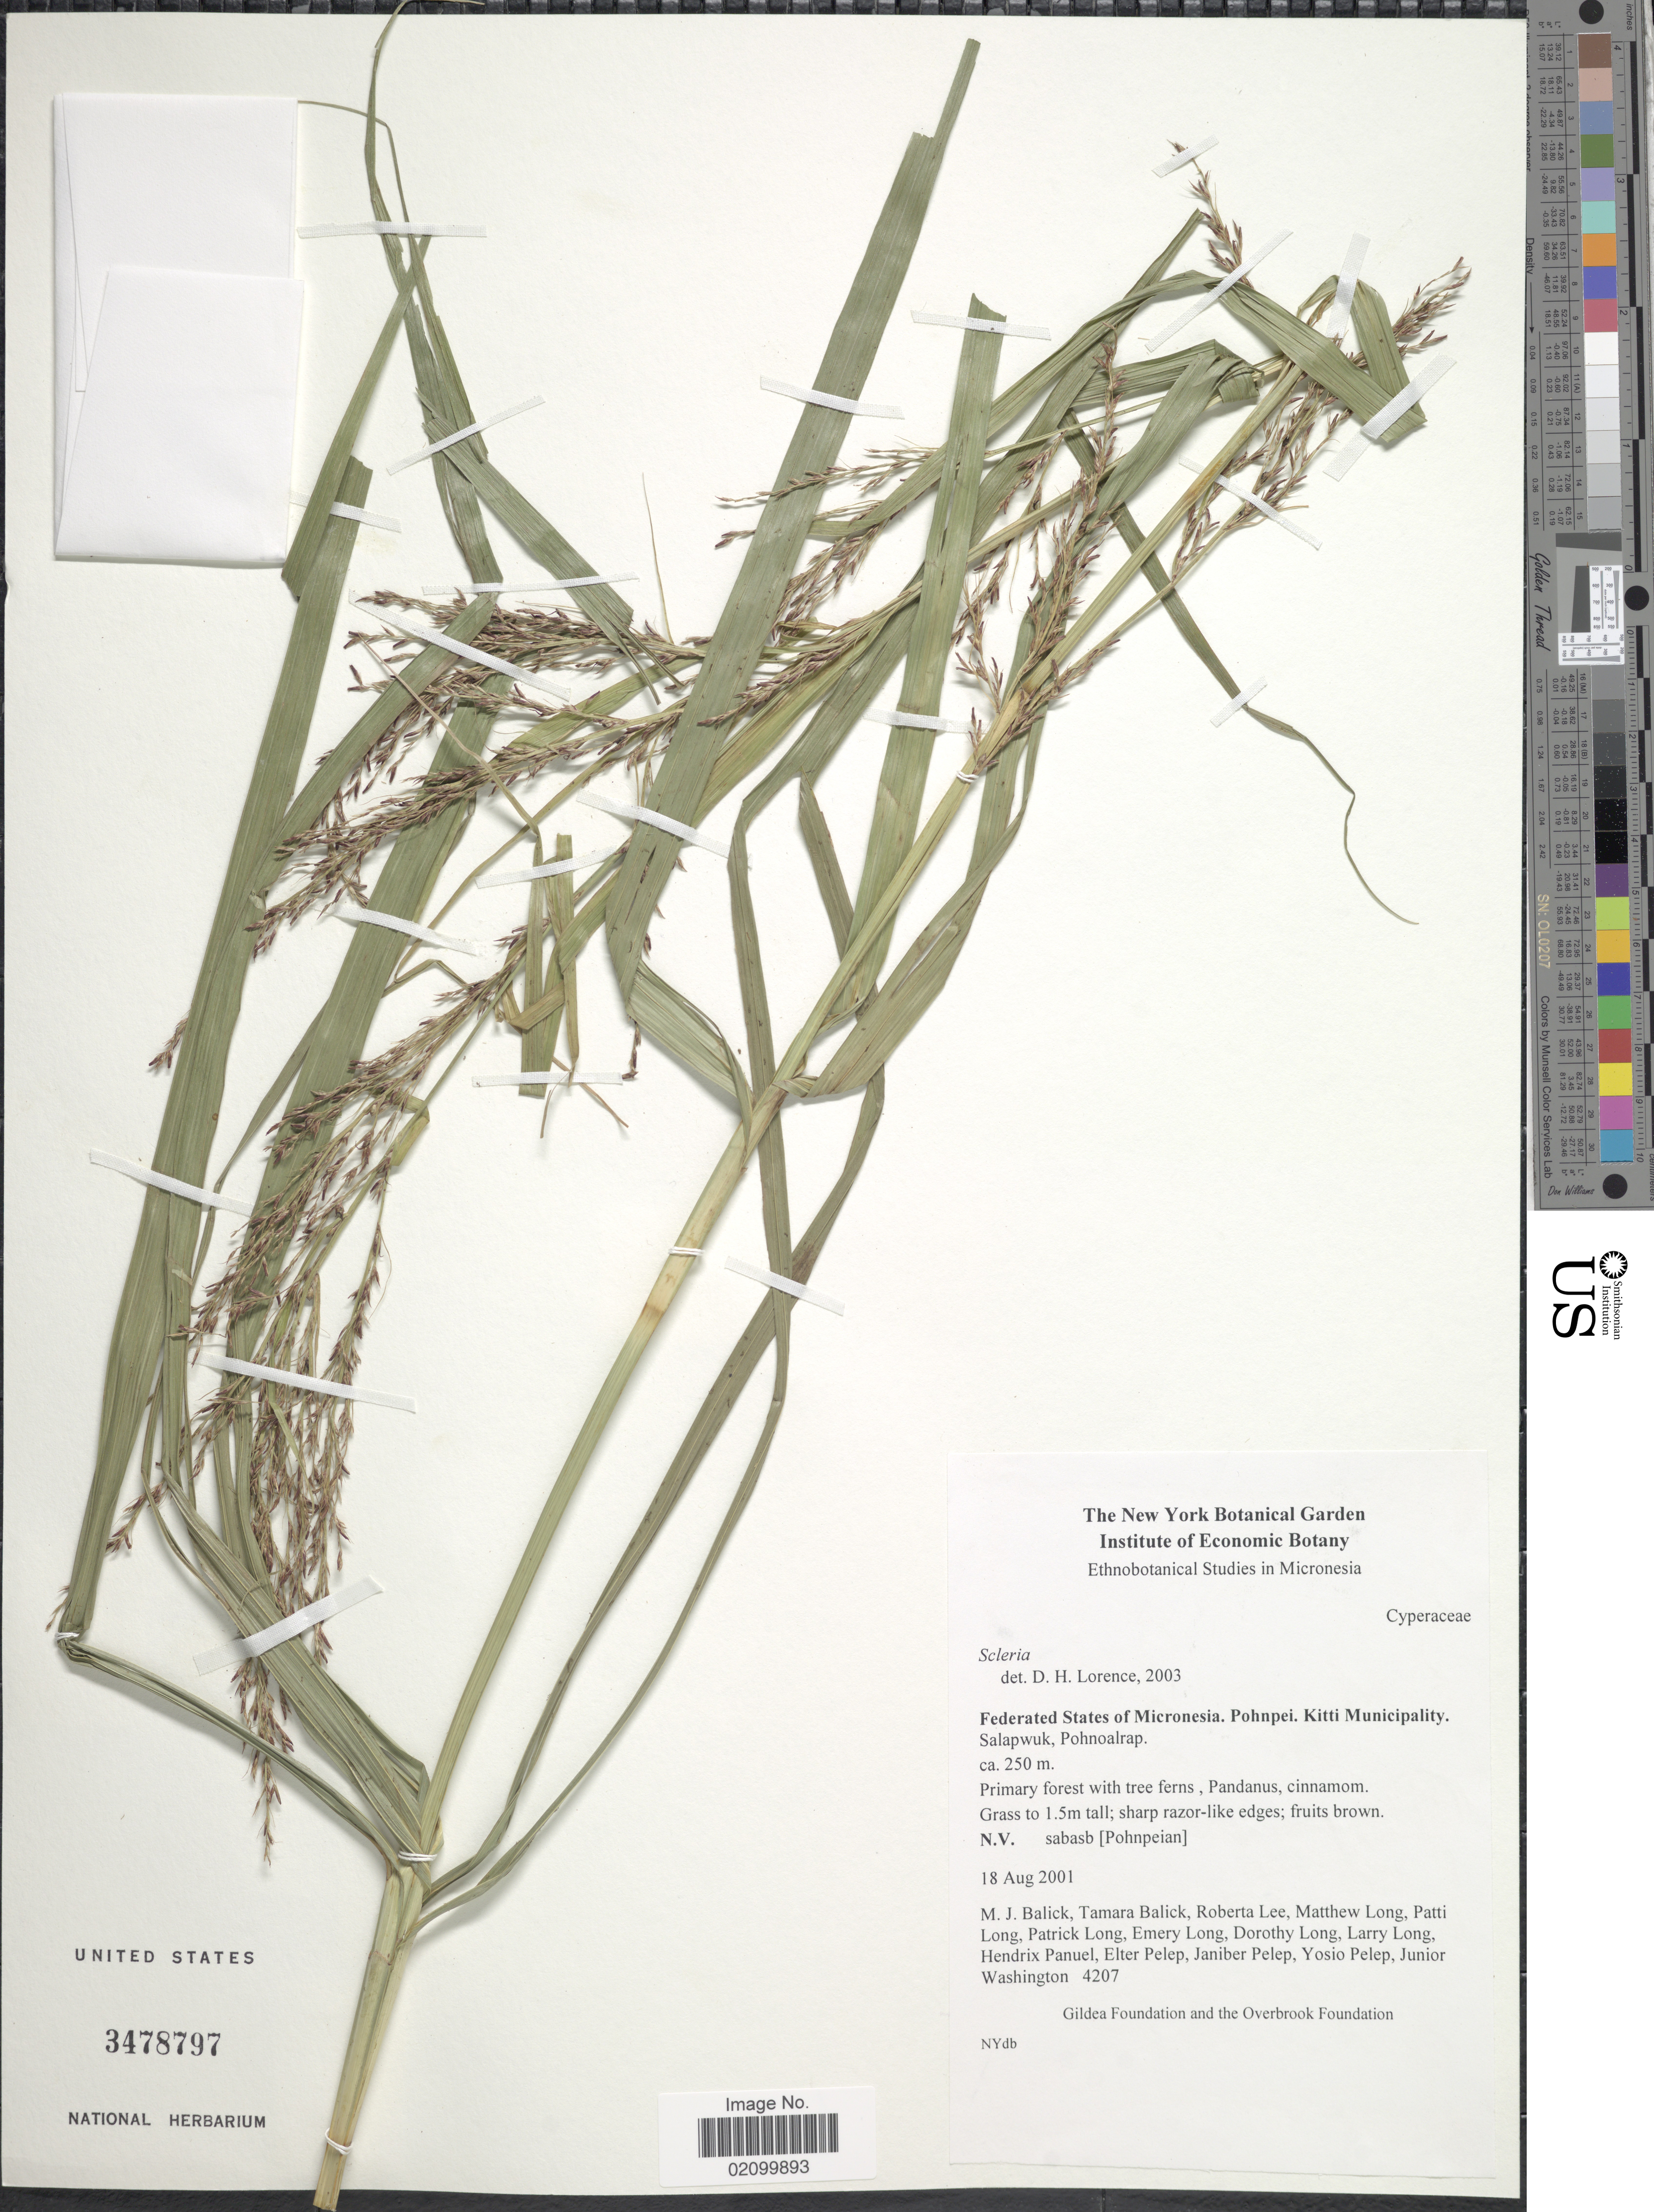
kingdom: Plantae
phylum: Tracheophyta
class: Liliopsida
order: Poales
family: Cyperaceae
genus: Scleria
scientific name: Scleria scrobiculata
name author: Nees & Meyen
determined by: Strong, Mark T., (BOT), Smithsonian Institution - National Museum of Natural History (UNITED STATES)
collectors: M. J. Balick, T. Balick, R. Lee, M. Long & et al.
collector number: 4207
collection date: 2001-08-18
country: Micronesia, Federated States of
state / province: Pohnpei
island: Pohnpei [Ponape]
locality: Kitti Municipality. Salapwuk, Pohnoalrap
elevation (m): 250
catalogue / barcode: US 3478797